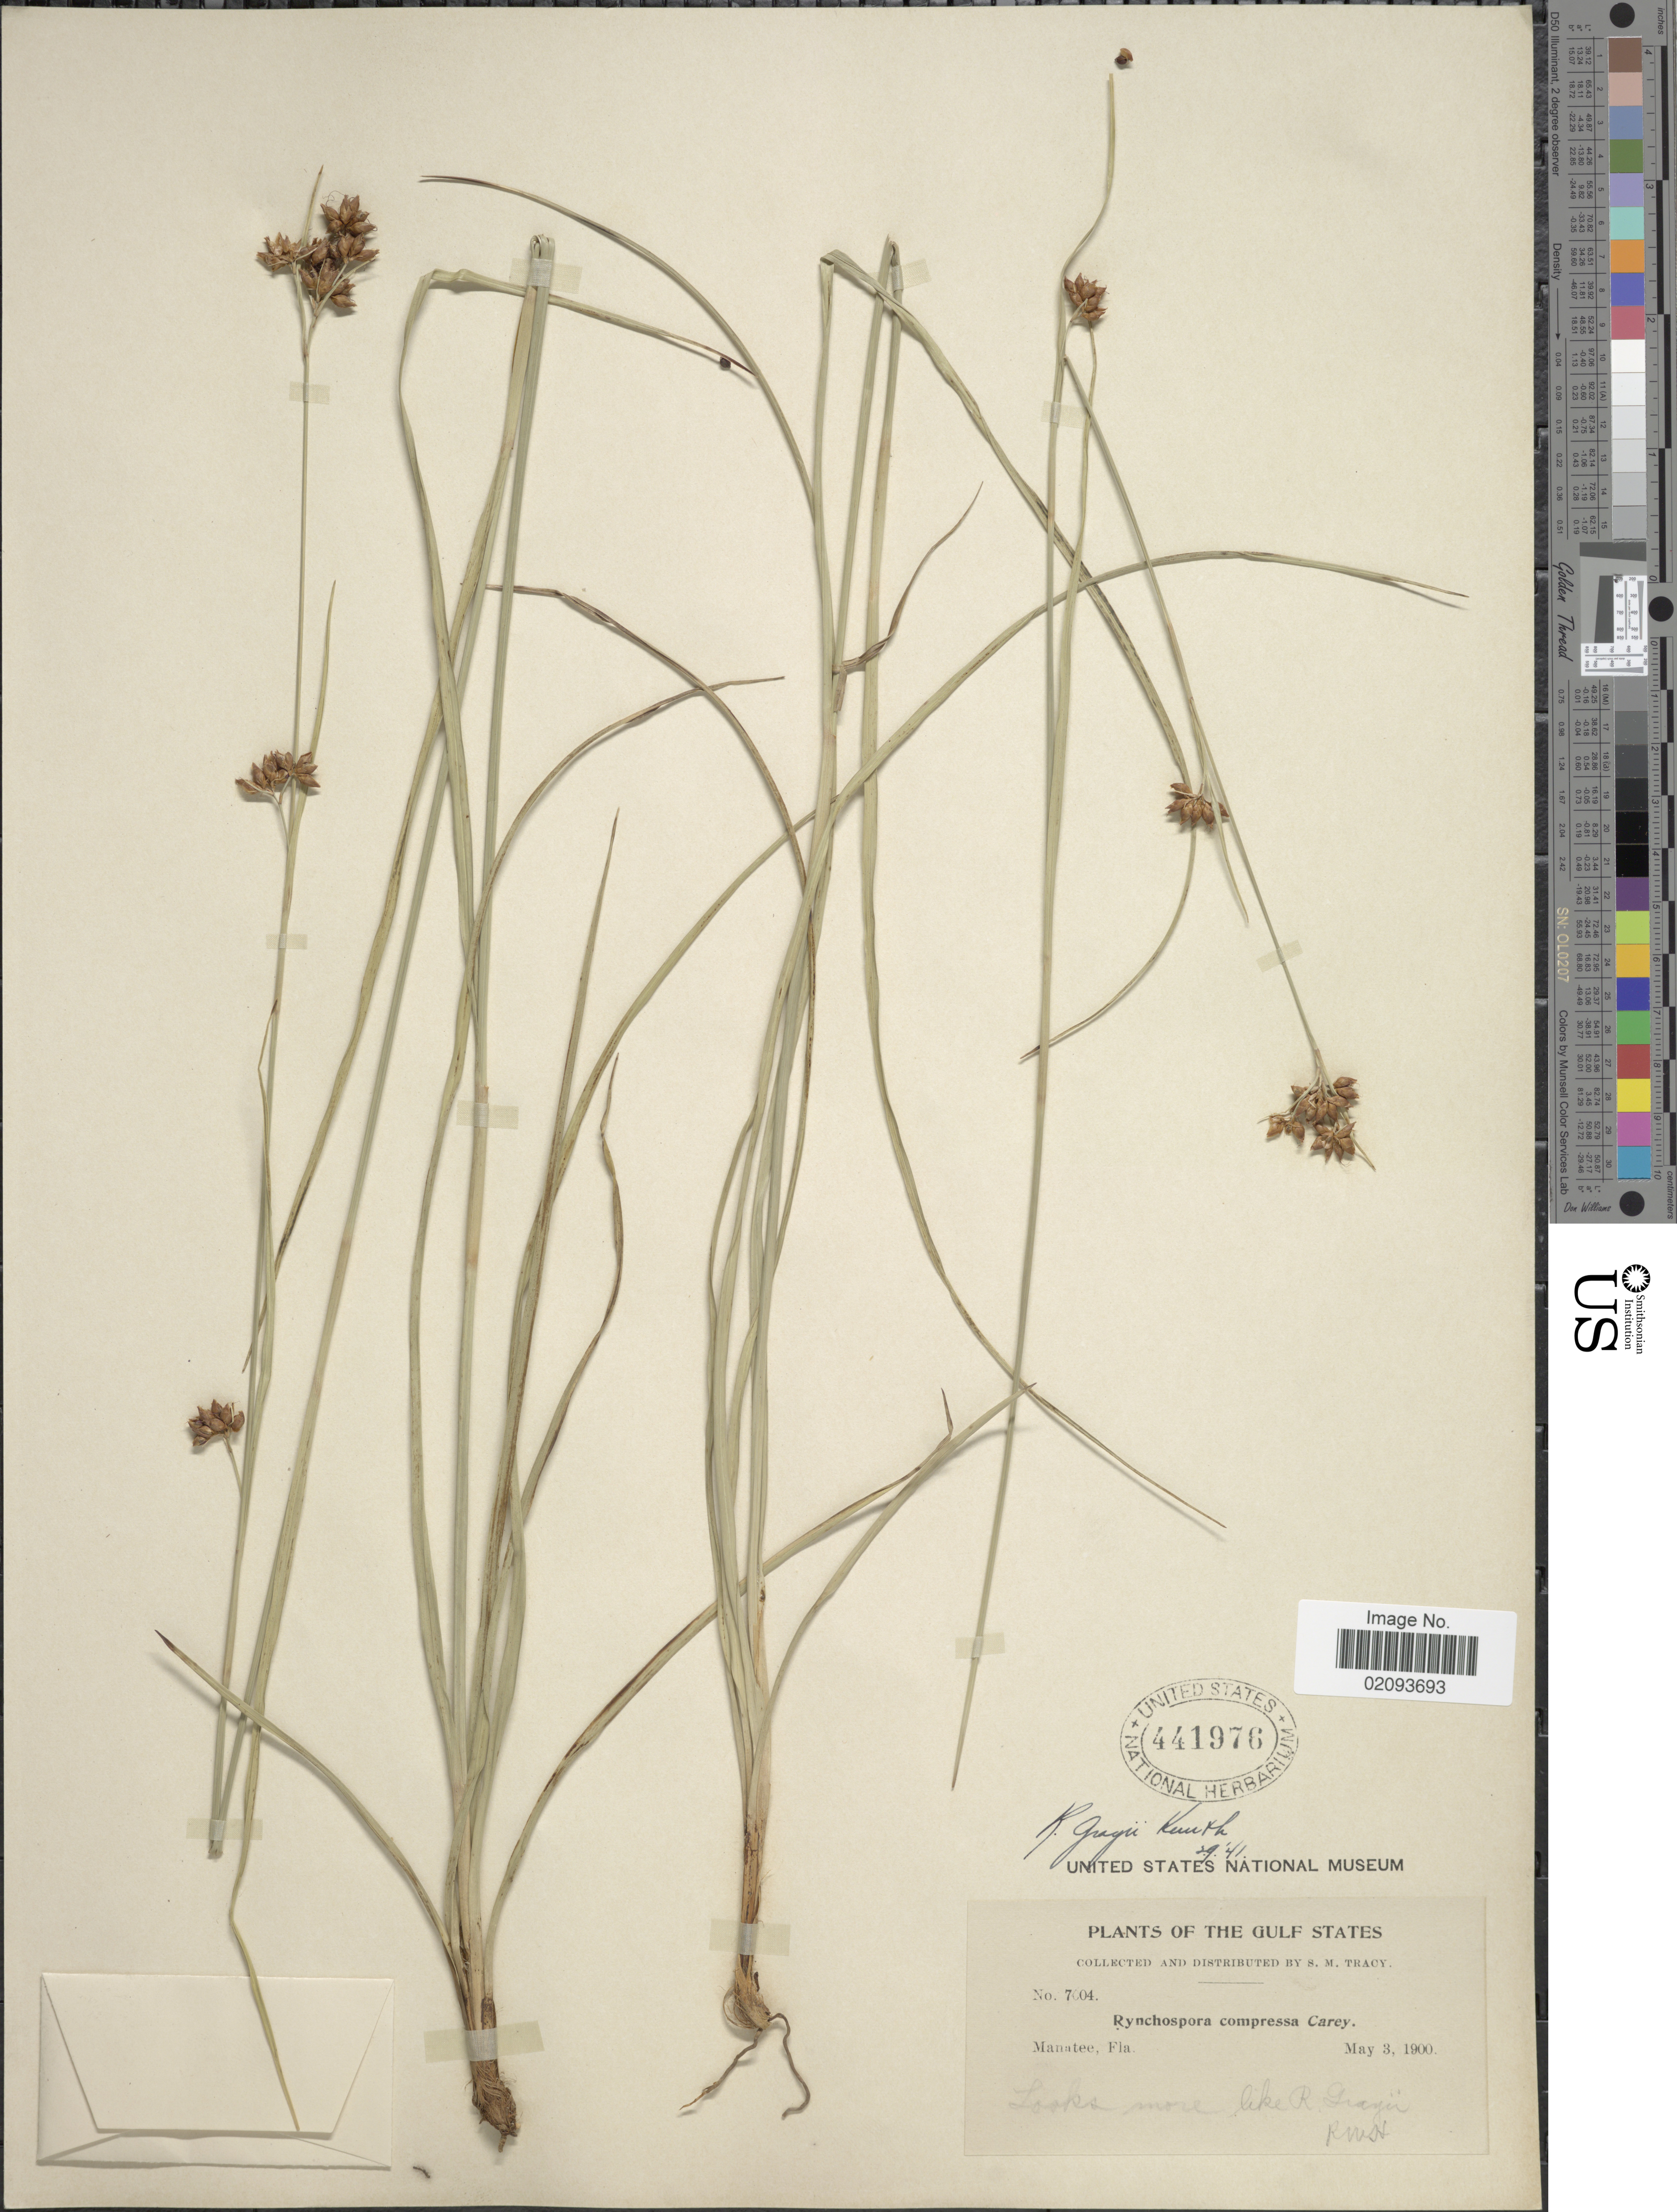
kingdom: Plantae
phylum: Tracheophyta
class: Liliopsida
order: Poales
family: Cyperaceae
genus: Rhynchospora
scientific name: Rhynchospora grayi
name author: Kunth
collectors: S. M. Tracy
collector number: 7004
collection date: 1900-05-03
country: United States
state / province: Florida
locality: Gulf States, Manatee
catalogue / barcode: US 441976